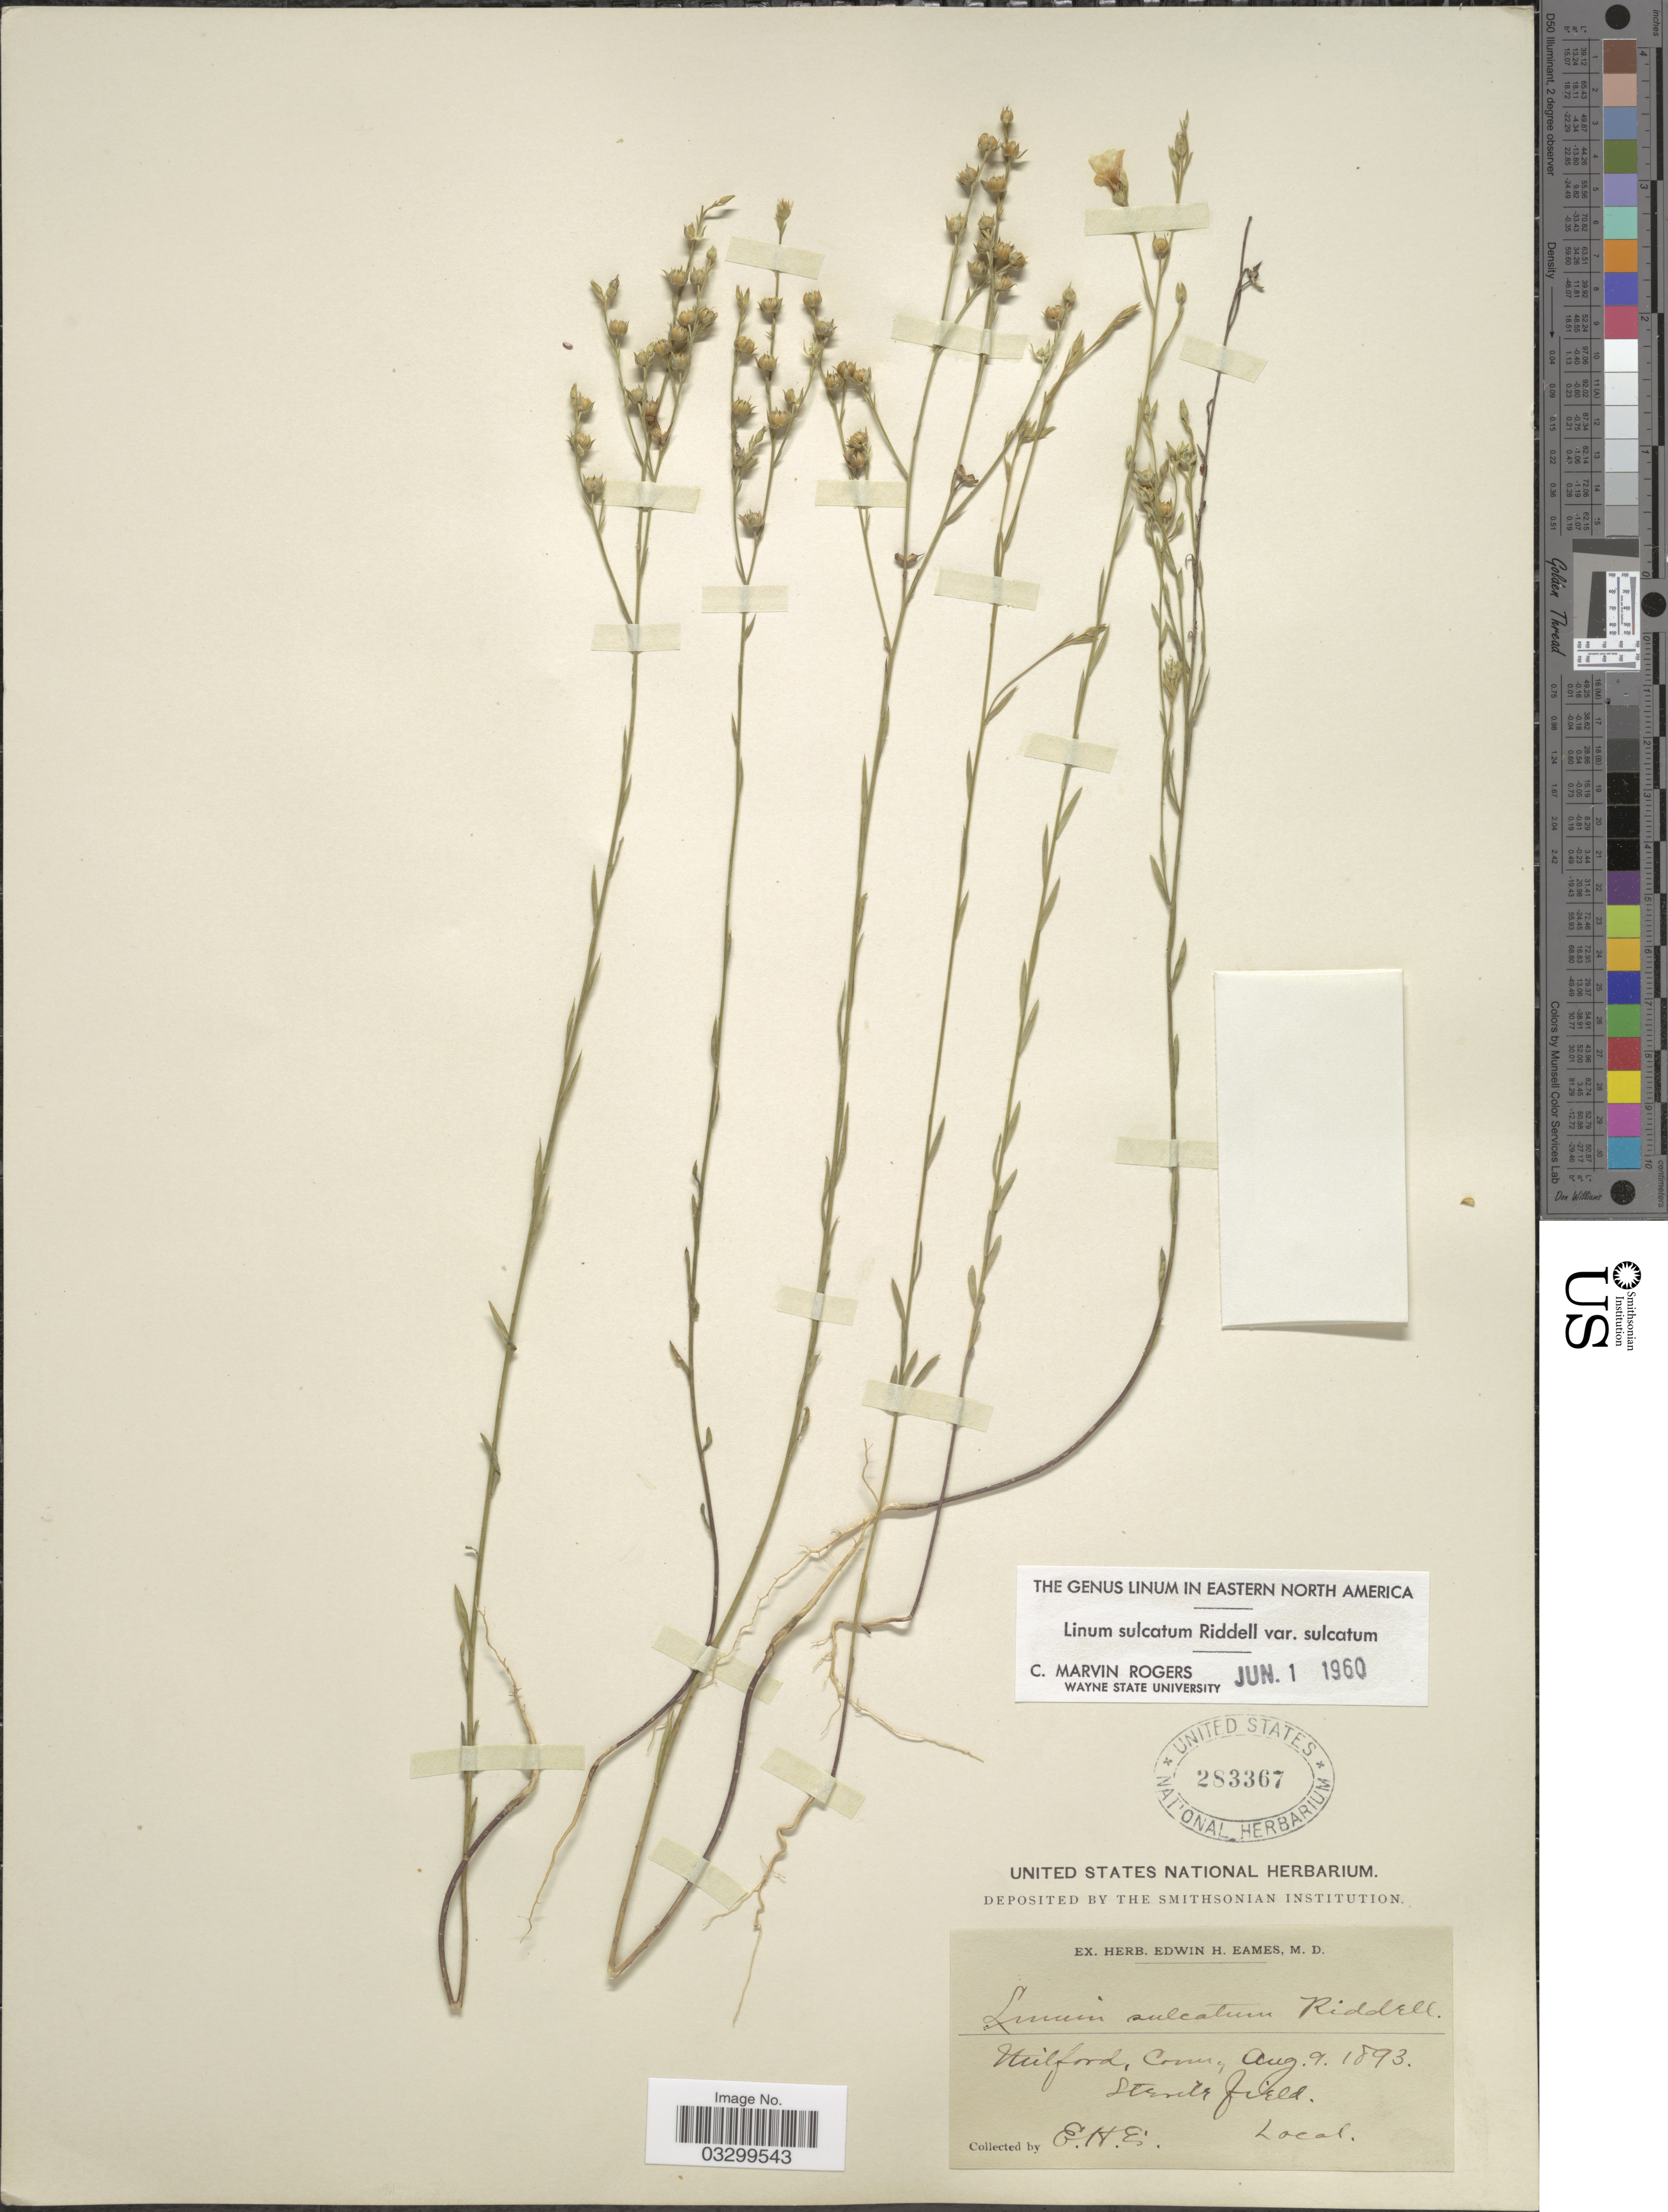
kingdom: Plantae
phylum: Tracheophyta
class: Magnoliopsida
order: Malpighiales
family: Linaceae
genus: Linum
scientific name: Linum sulcatum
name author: Riddell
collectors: E. H. Eames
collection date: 1893-08-09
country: United States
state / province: Connecticut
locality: Milford.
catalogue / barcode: US 283367